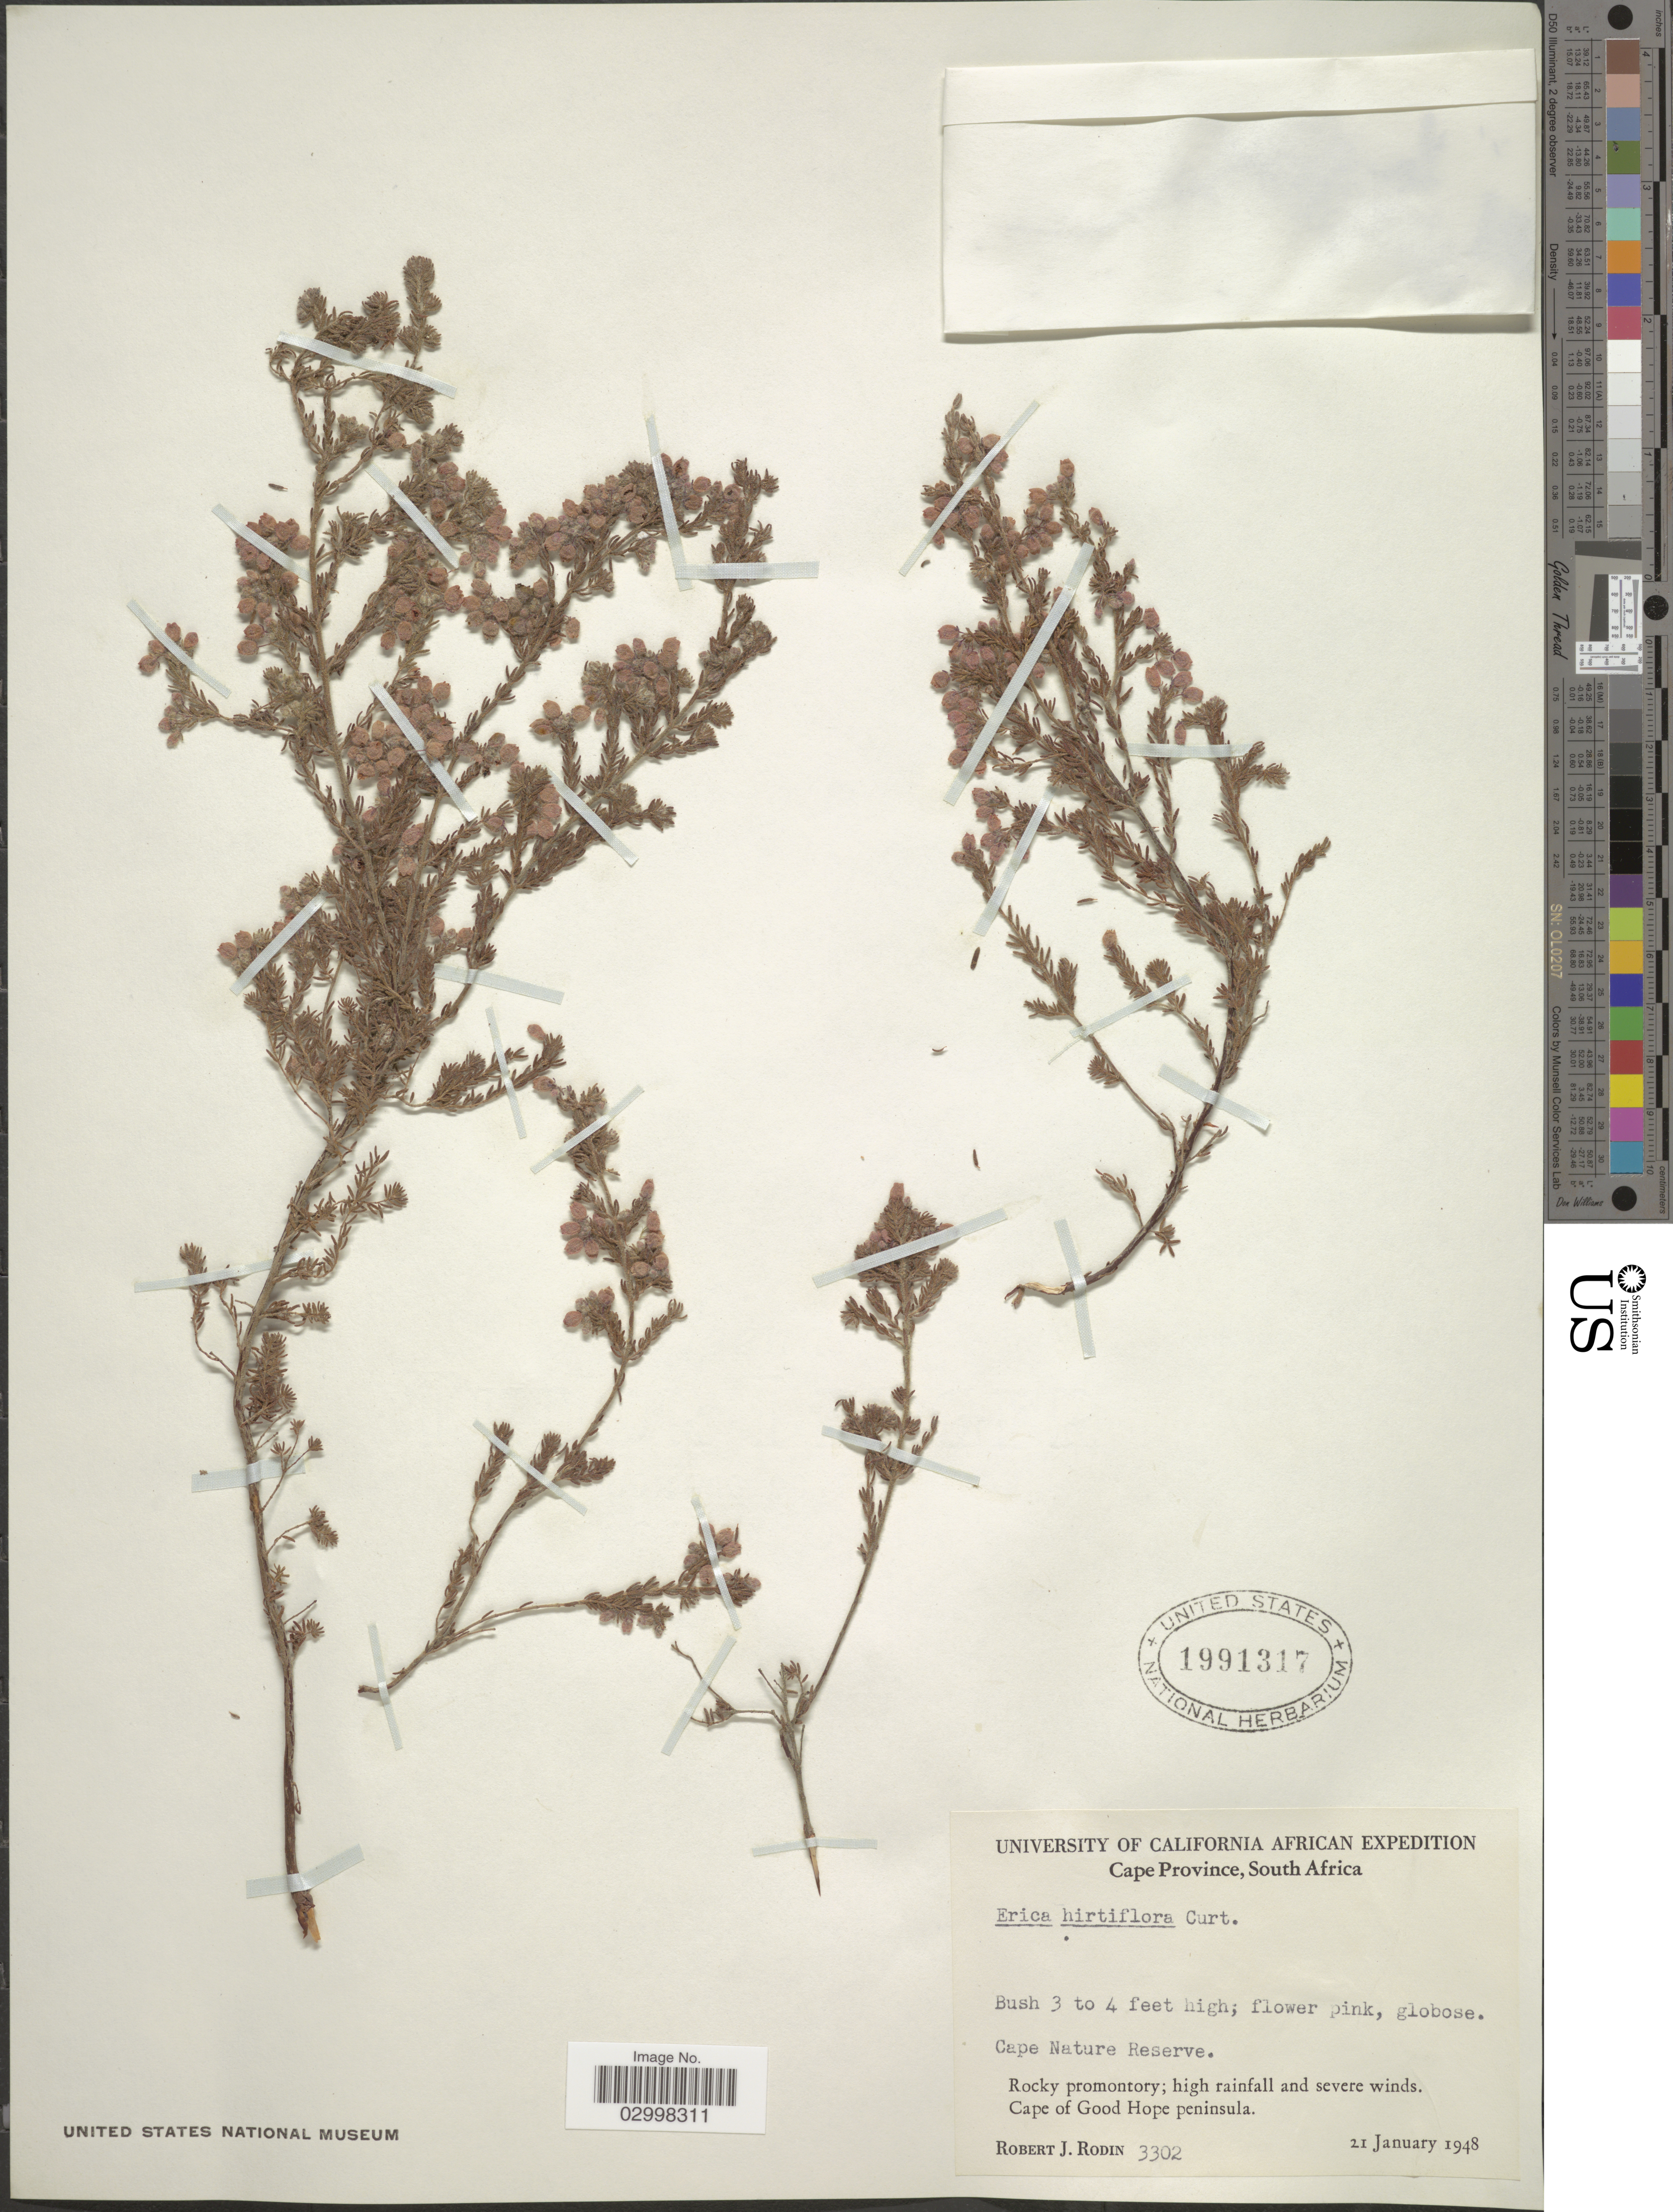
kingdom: Plantae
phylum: Tracheophyta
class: Magnoliopsida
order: Ericales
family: Ericaceae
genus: Erica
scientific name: Erica hirtiflora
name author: Curtis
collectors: R. J. Rodin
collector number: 3302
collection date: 1948-01-21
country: South Africa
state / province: Western Cape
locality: Cape Nature Reserve. Cape of Good Hope peninsula.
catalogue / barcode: US 1991317